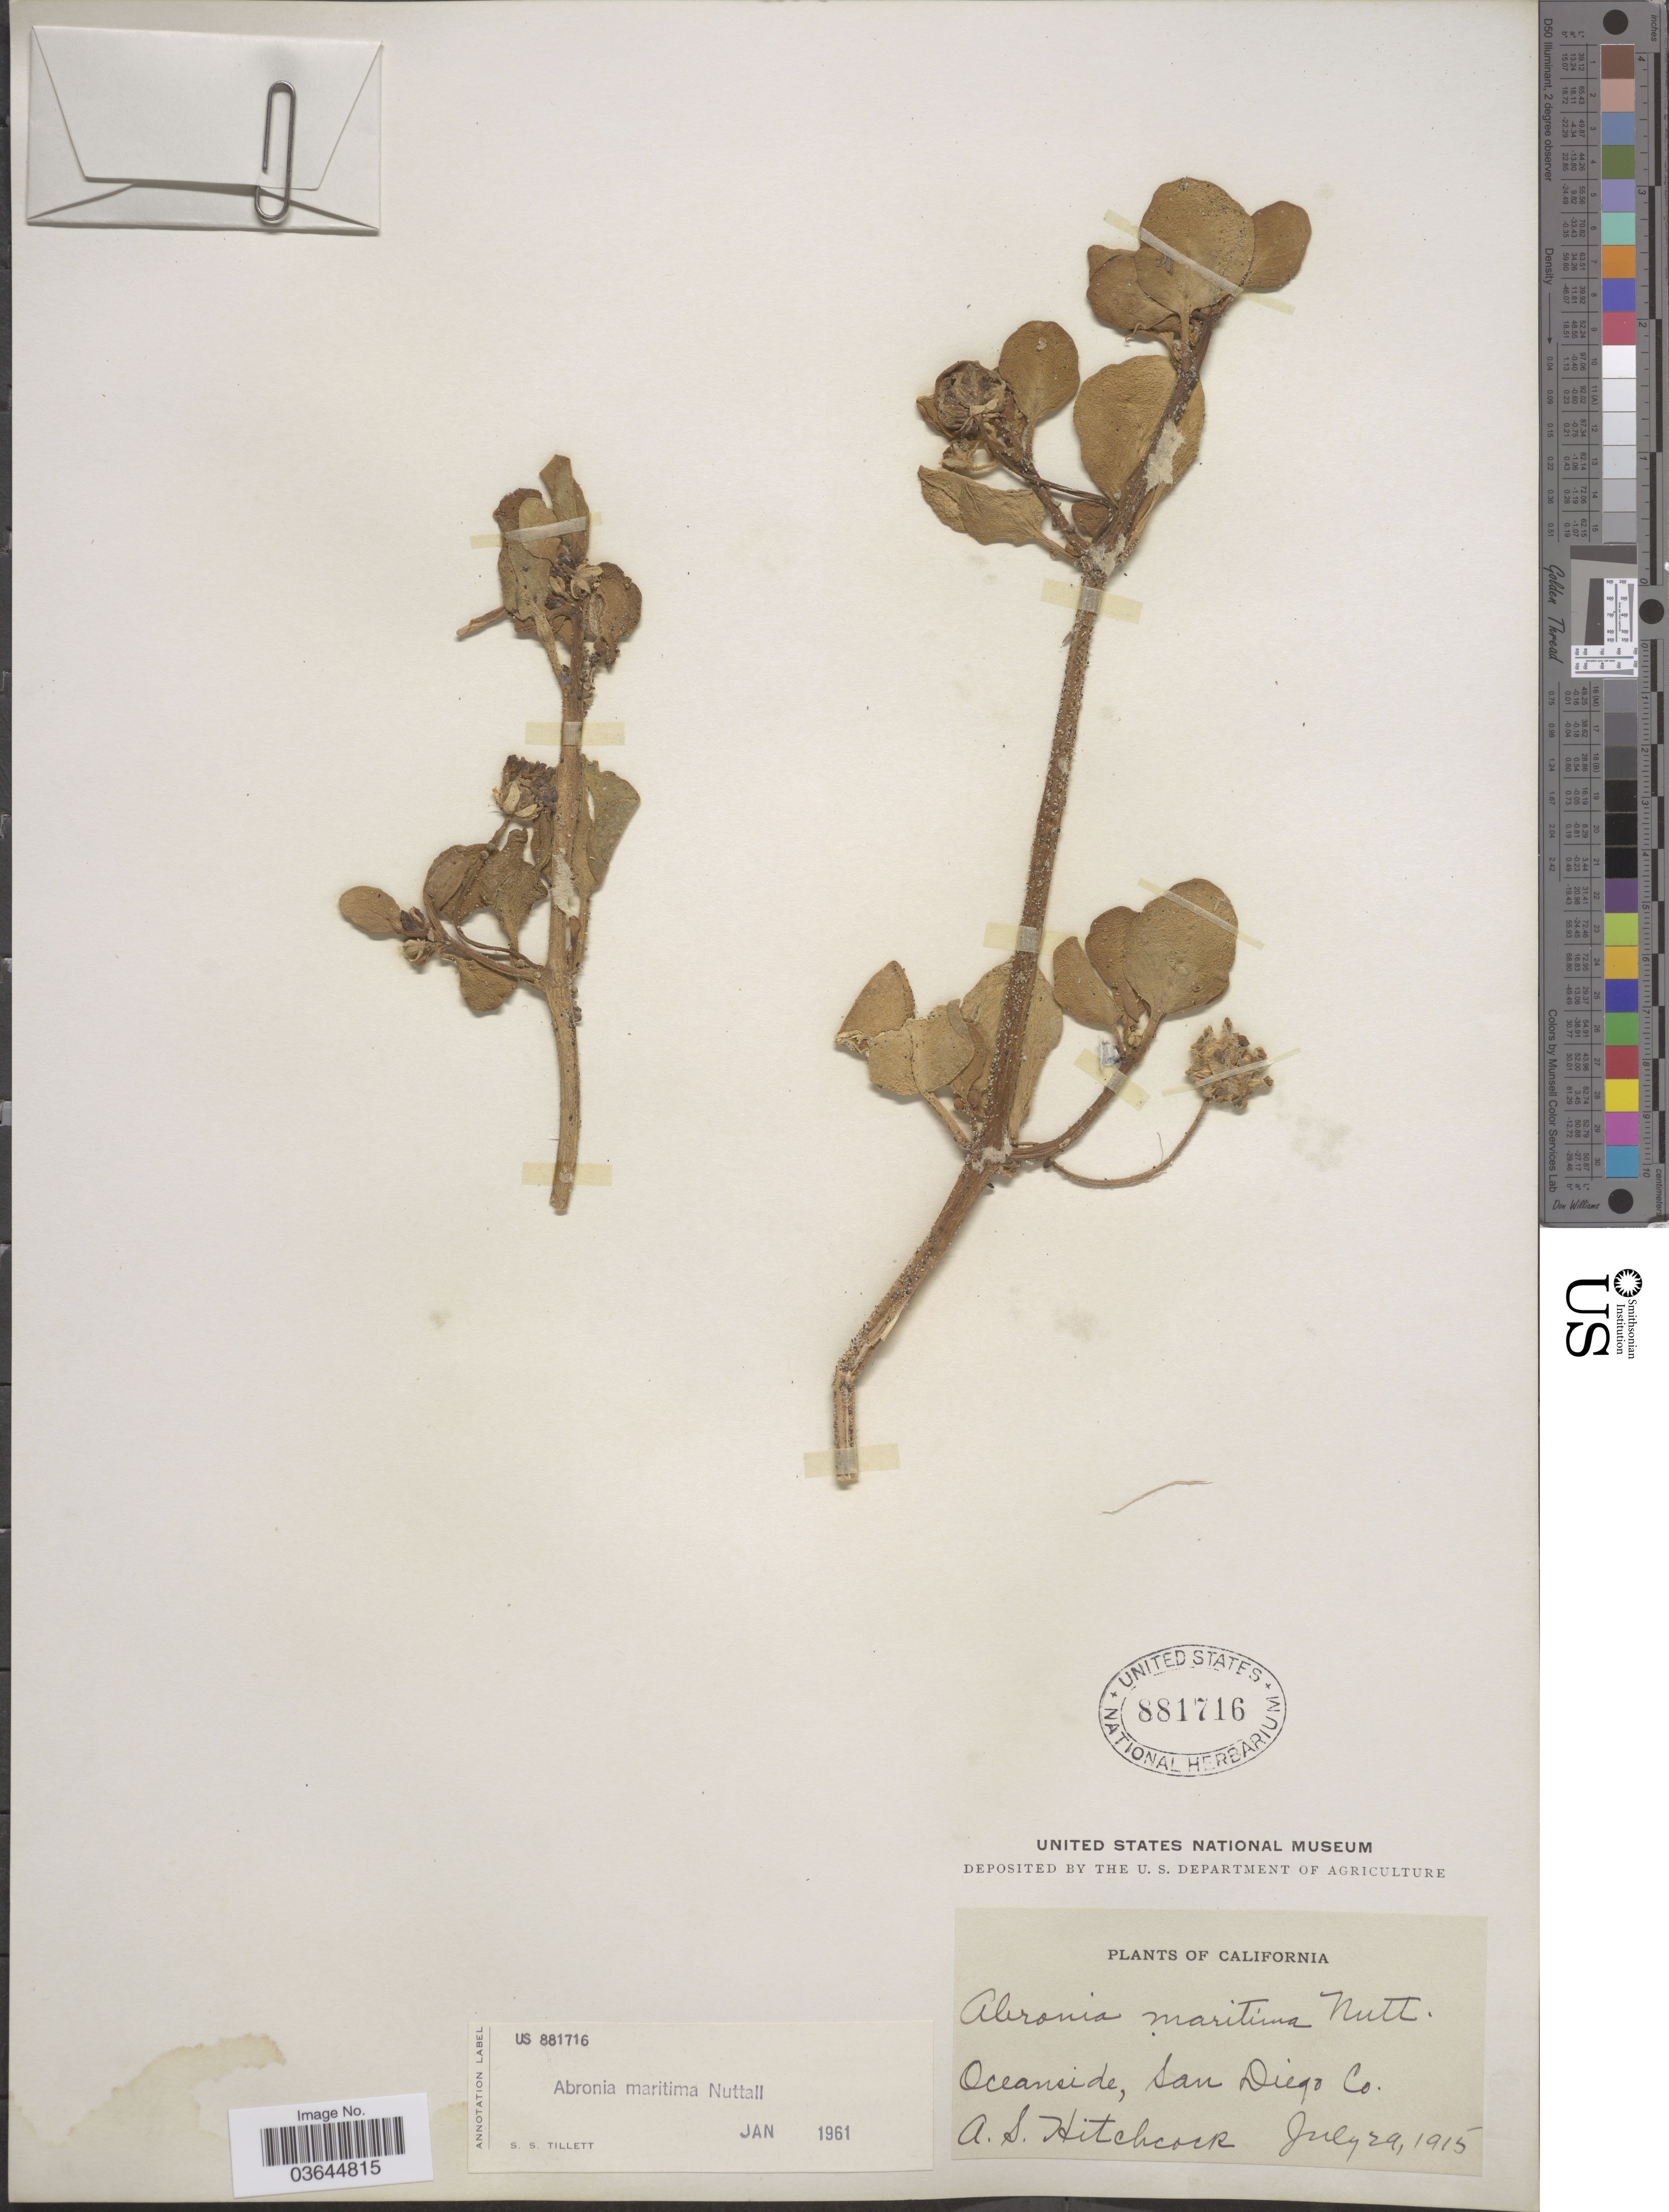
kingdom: Plantae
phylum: Tracheophyta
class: Magnoliopsida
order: Caryophyllales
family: Nyctaginaceae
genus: Abronia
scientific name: Abronia maritima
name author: Nutt. ex S. Watson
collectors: A. S. Hitchcock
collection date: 1915-07-29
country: United States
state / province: California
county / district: San Diego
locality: Oceanside, San Diego Co.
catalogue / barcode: US 881716